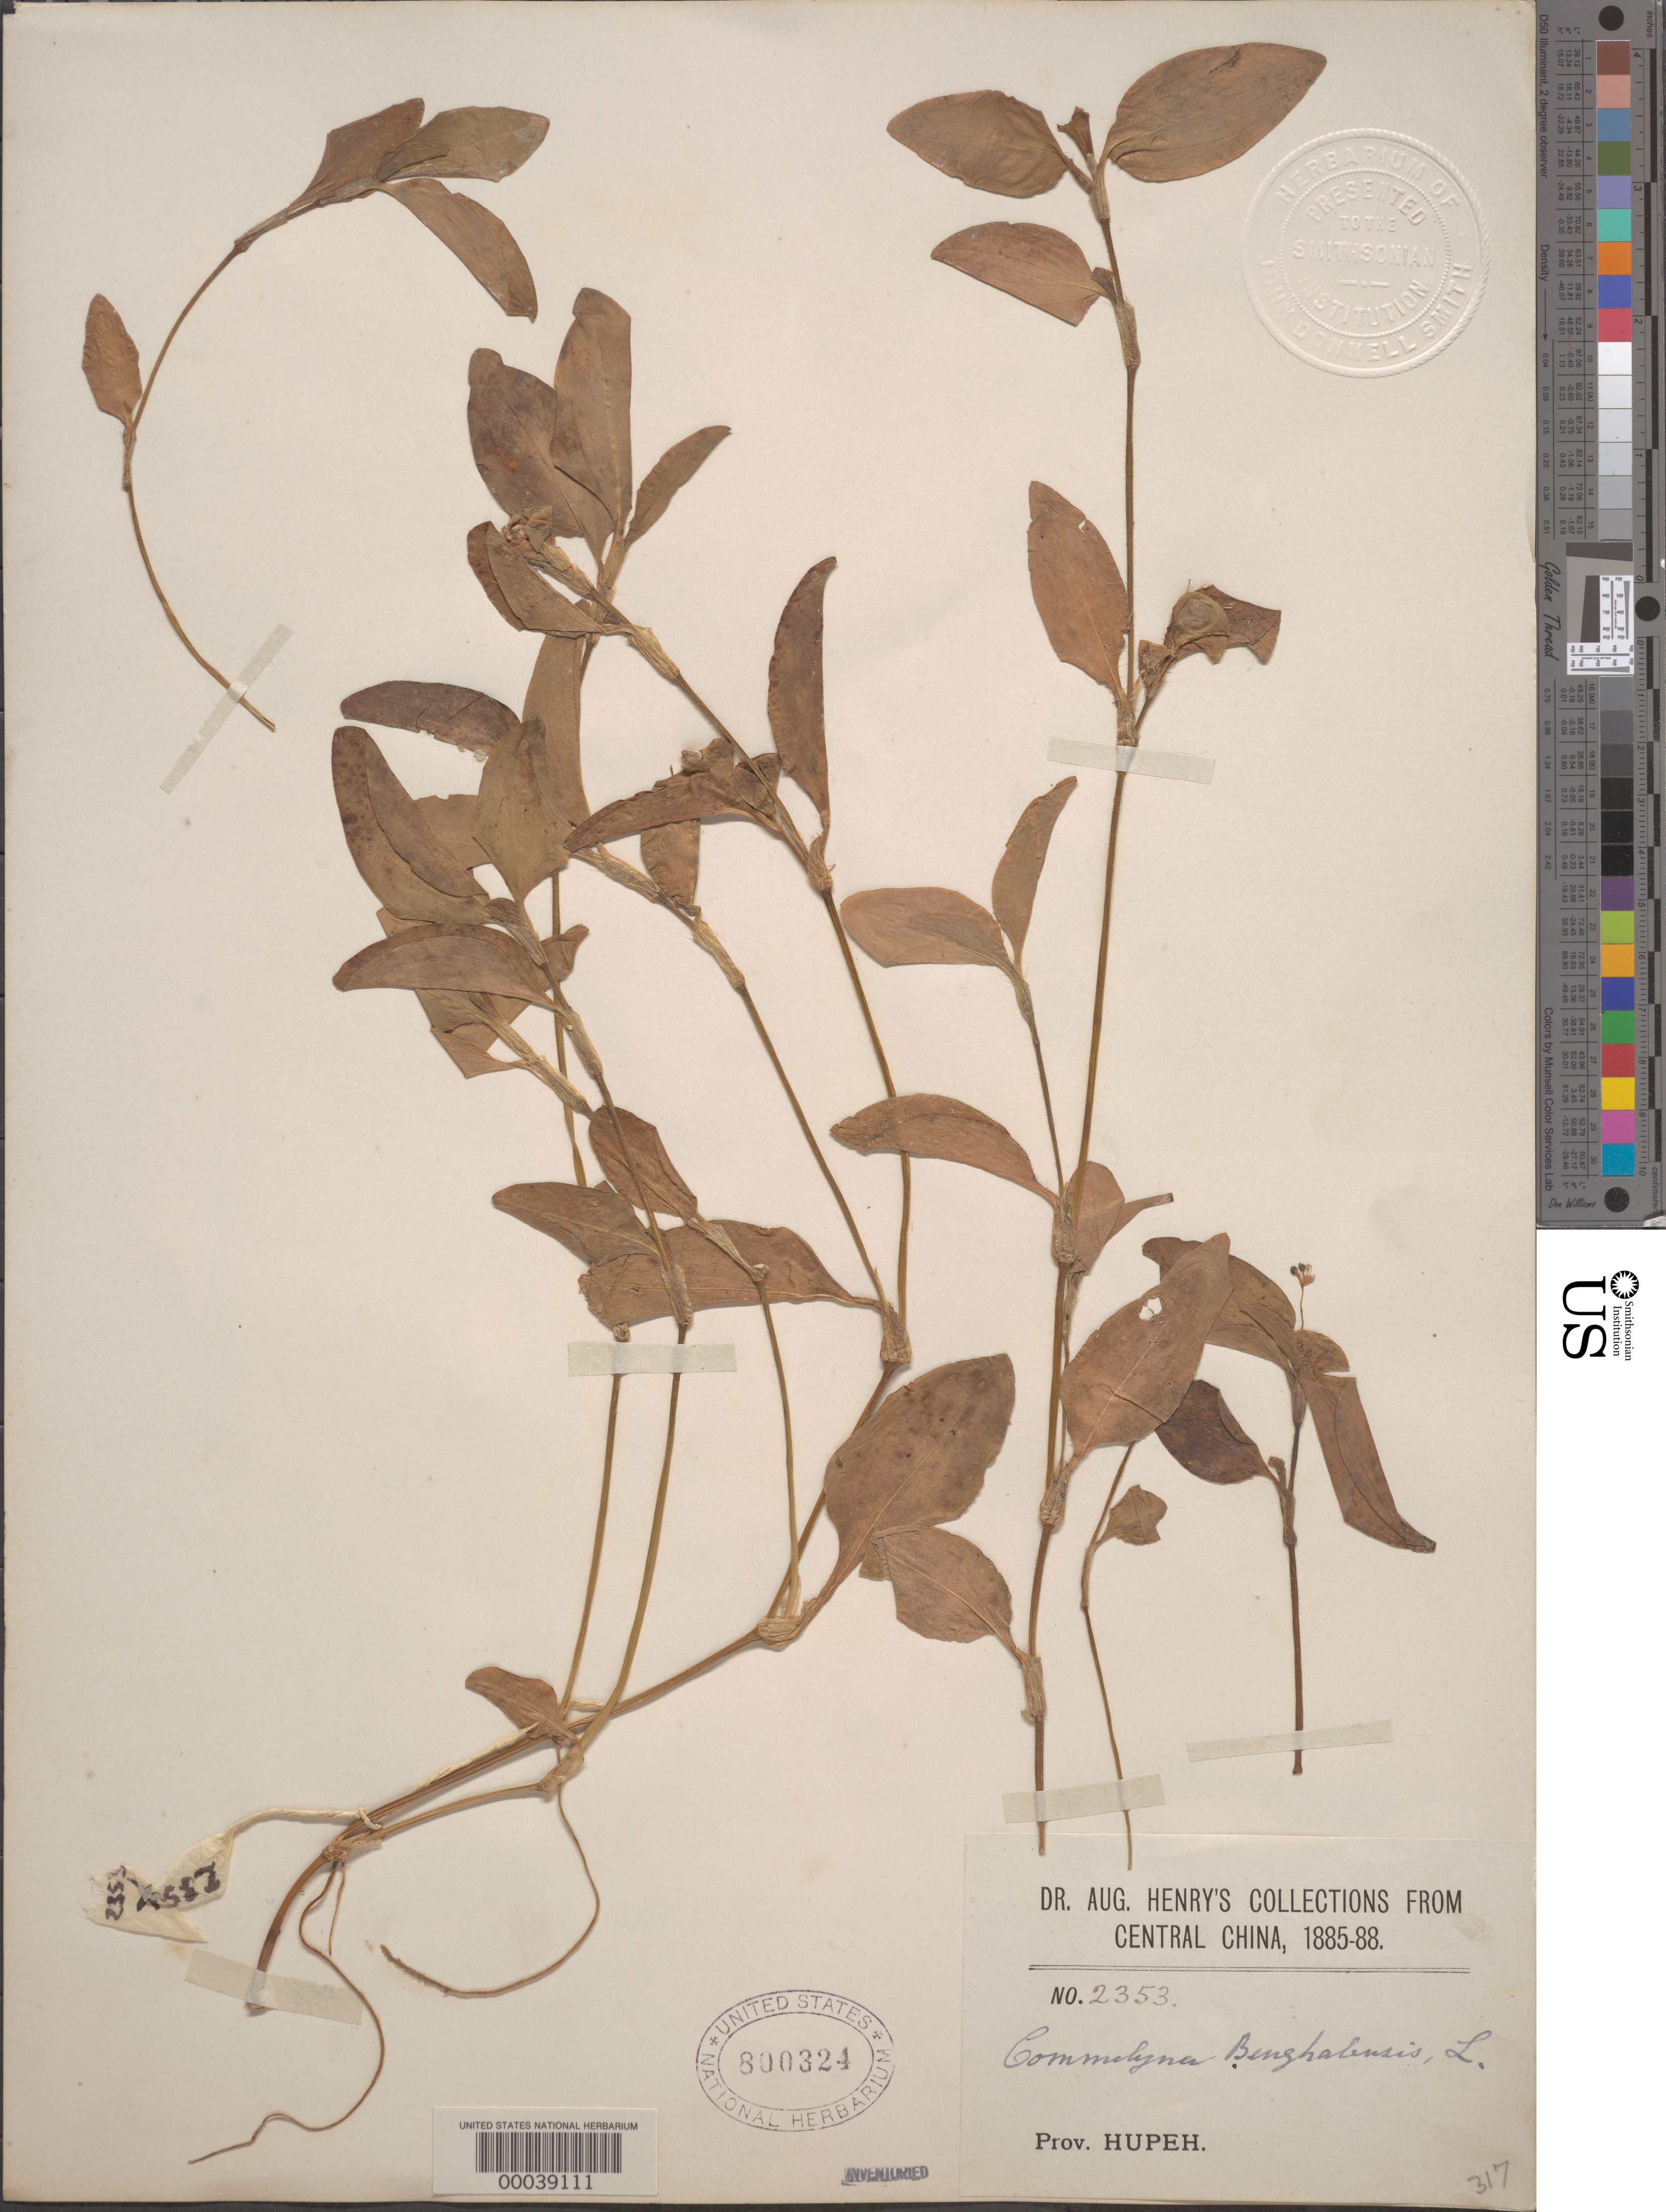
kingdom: Plantae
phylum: Tracheophyta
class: Liliopsida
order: Commelinales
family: Commelinaceae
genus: Commelina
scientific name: Commelina benghalensis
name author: L.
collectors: A. Henry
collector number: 2353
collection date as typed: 1885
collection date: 1885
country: China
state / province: Hubei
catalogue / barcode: US 800324